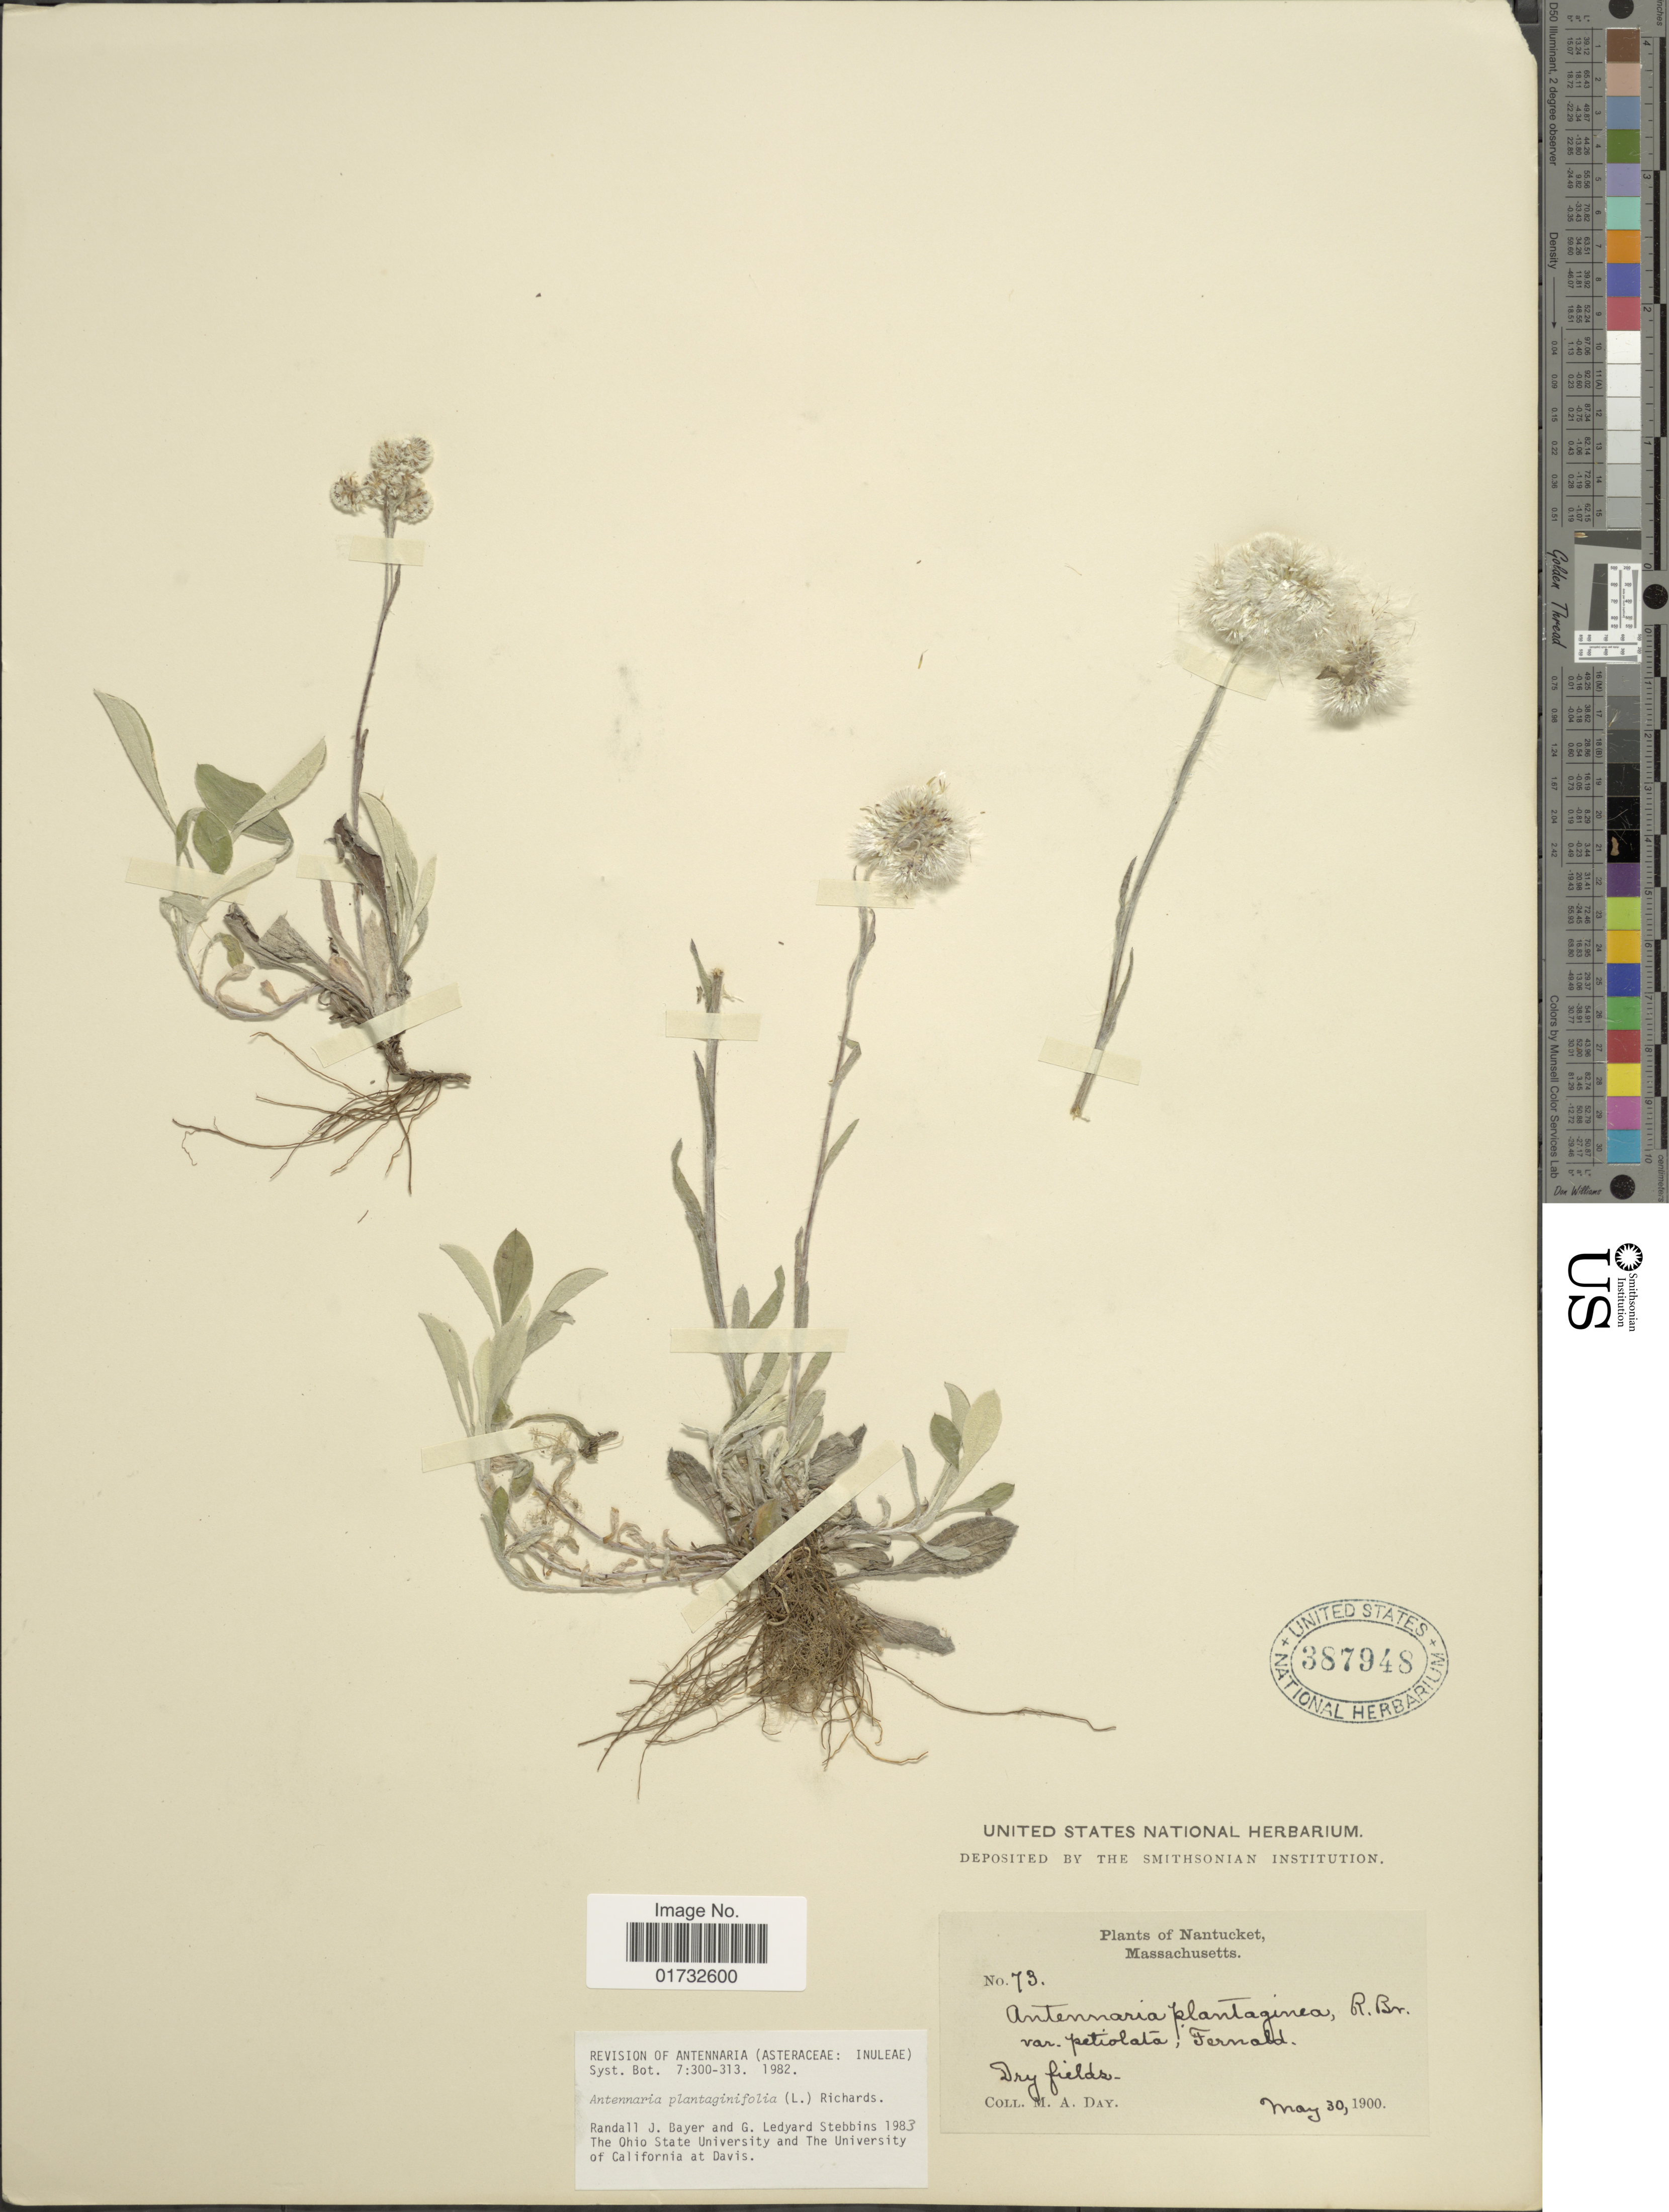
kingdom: Plantae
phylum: Tracheophyta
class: Magnoliopsida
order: Asterales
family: Asteraceae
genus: Antennaria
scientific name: Antennaria plantaginifolia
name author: (L.) Richardson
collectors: M. Day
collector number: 73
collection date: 1900-05-30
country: United States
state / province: Massachusetts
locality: Nantucket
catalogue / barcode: US 387948